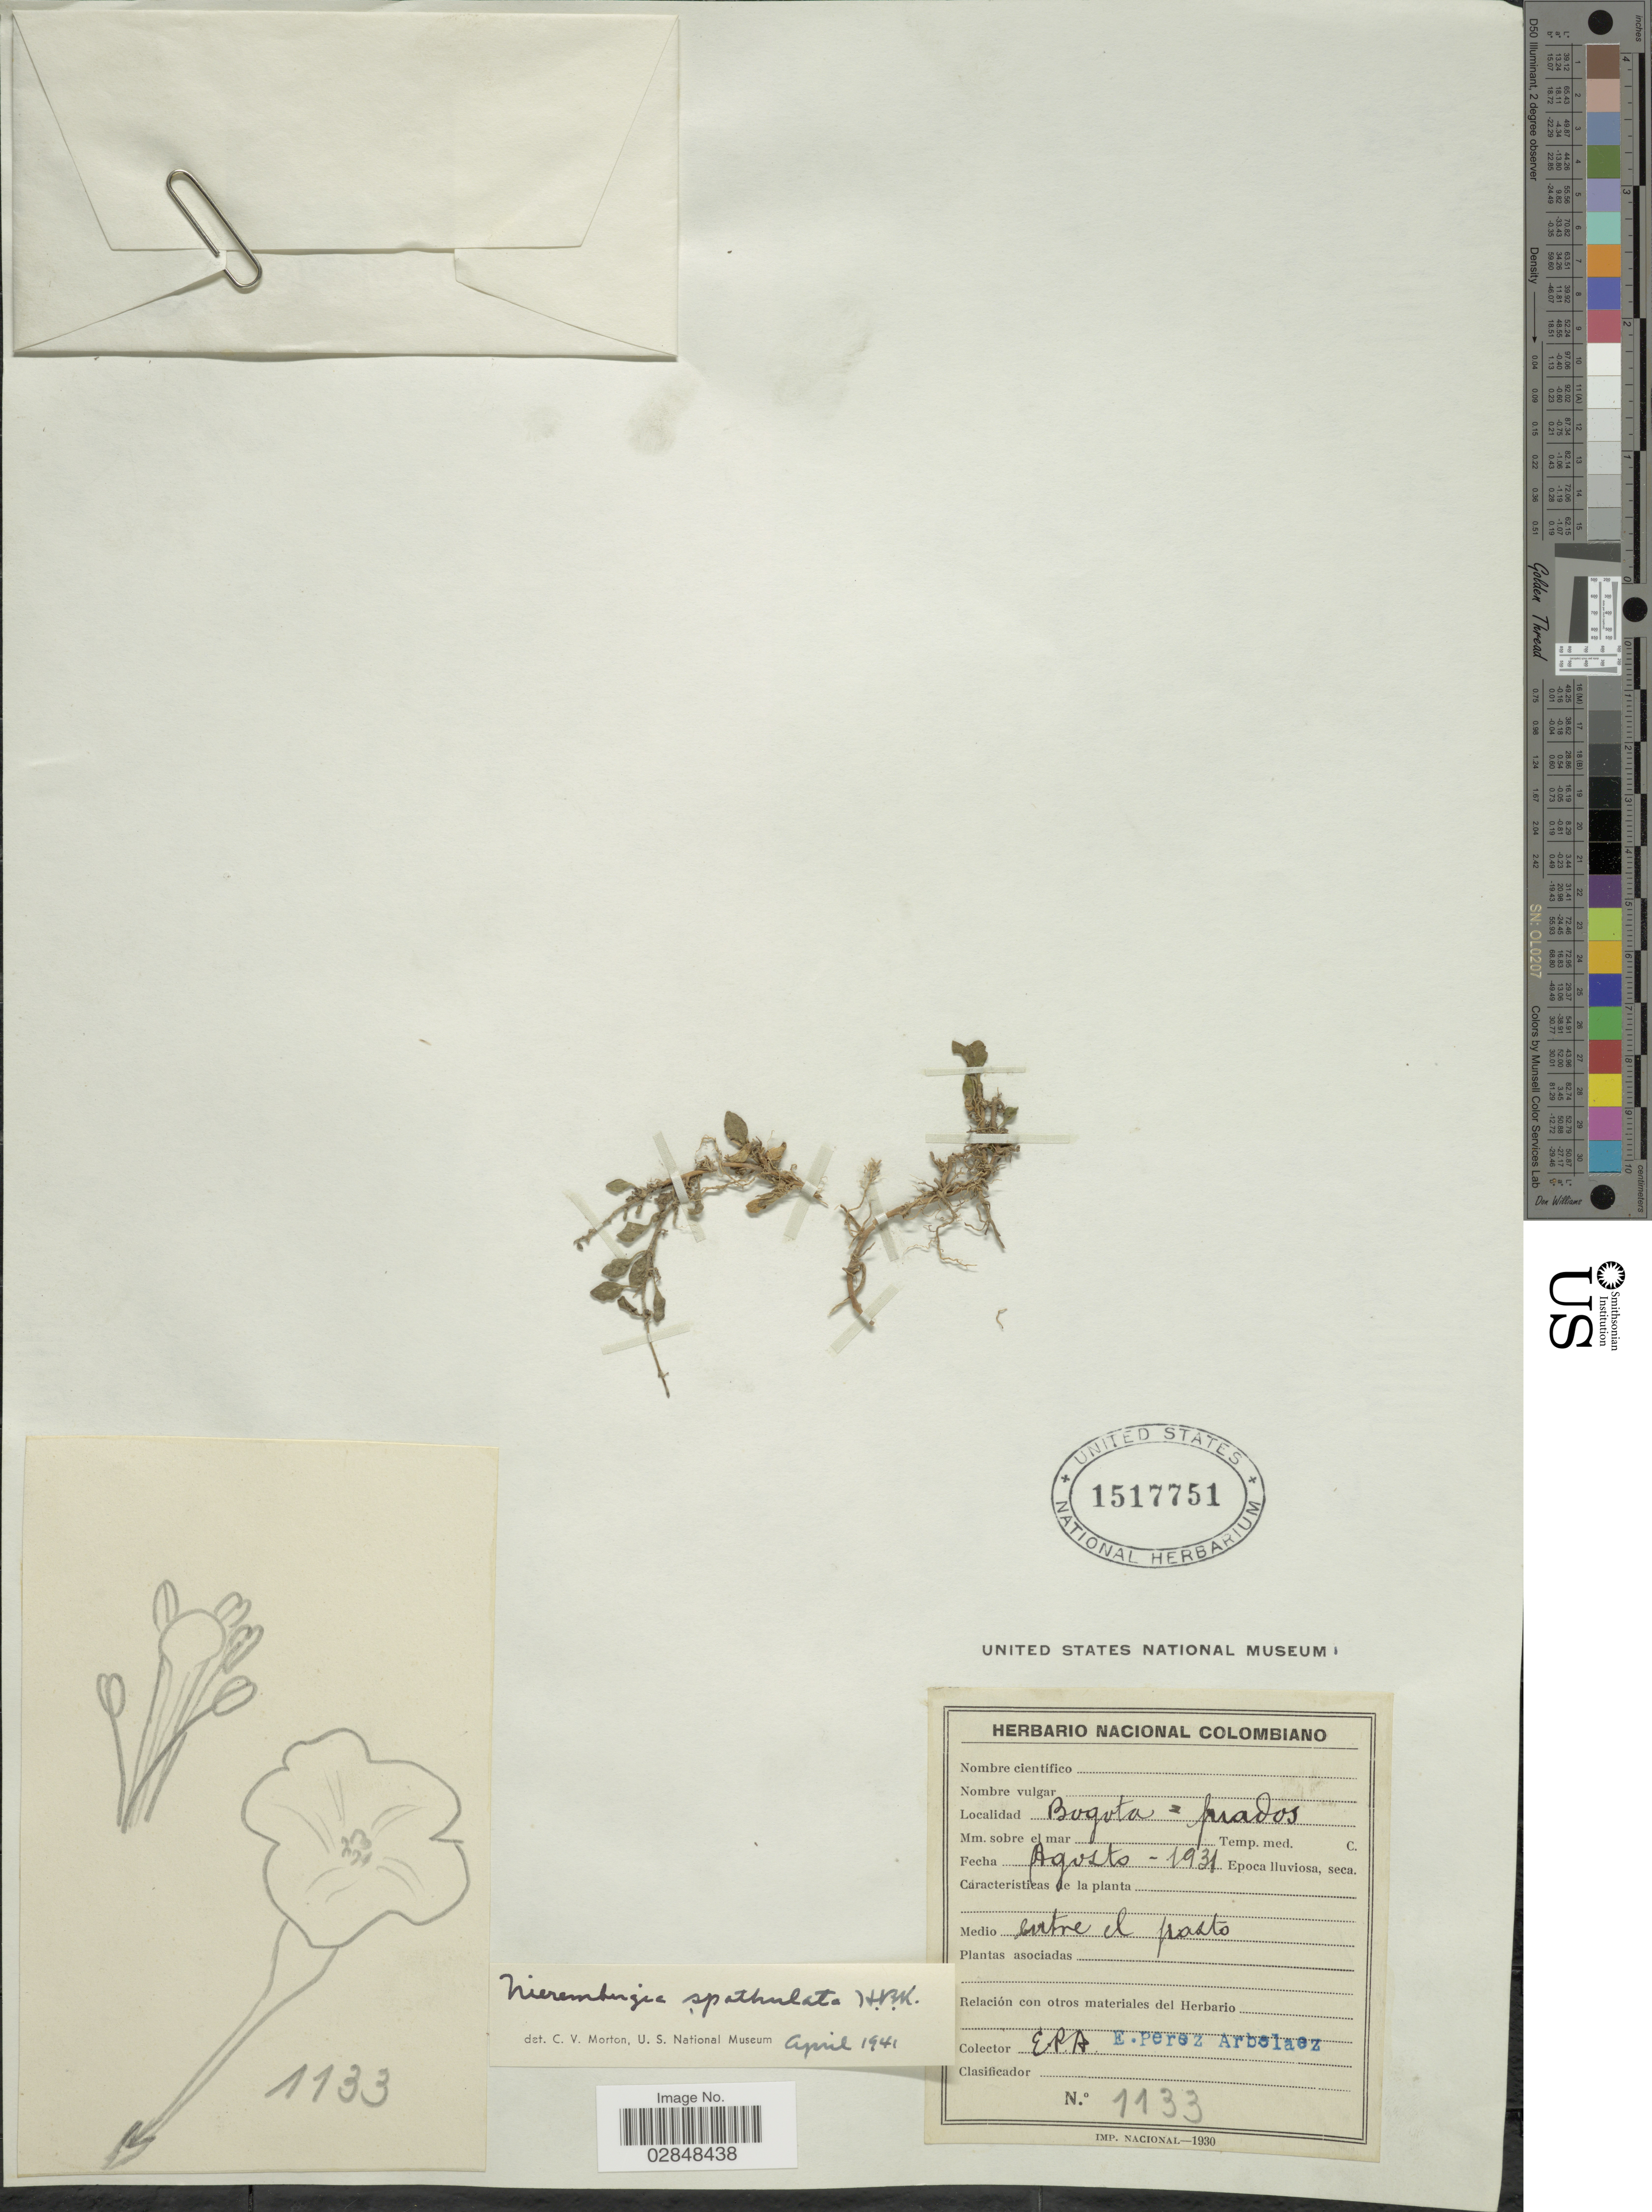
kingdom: Plantae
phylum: Tracheophyta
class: Magnoliopsida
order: Solanales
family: Solanaceae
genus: Nierembergia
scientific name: Nierembergia spathulata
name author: Kunth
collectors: E. Pérez Arbeláez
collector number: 1133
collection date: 1931-08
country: Colombia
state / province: Bogota D.C.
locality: Bogota = prados.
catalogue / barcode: US 1517751